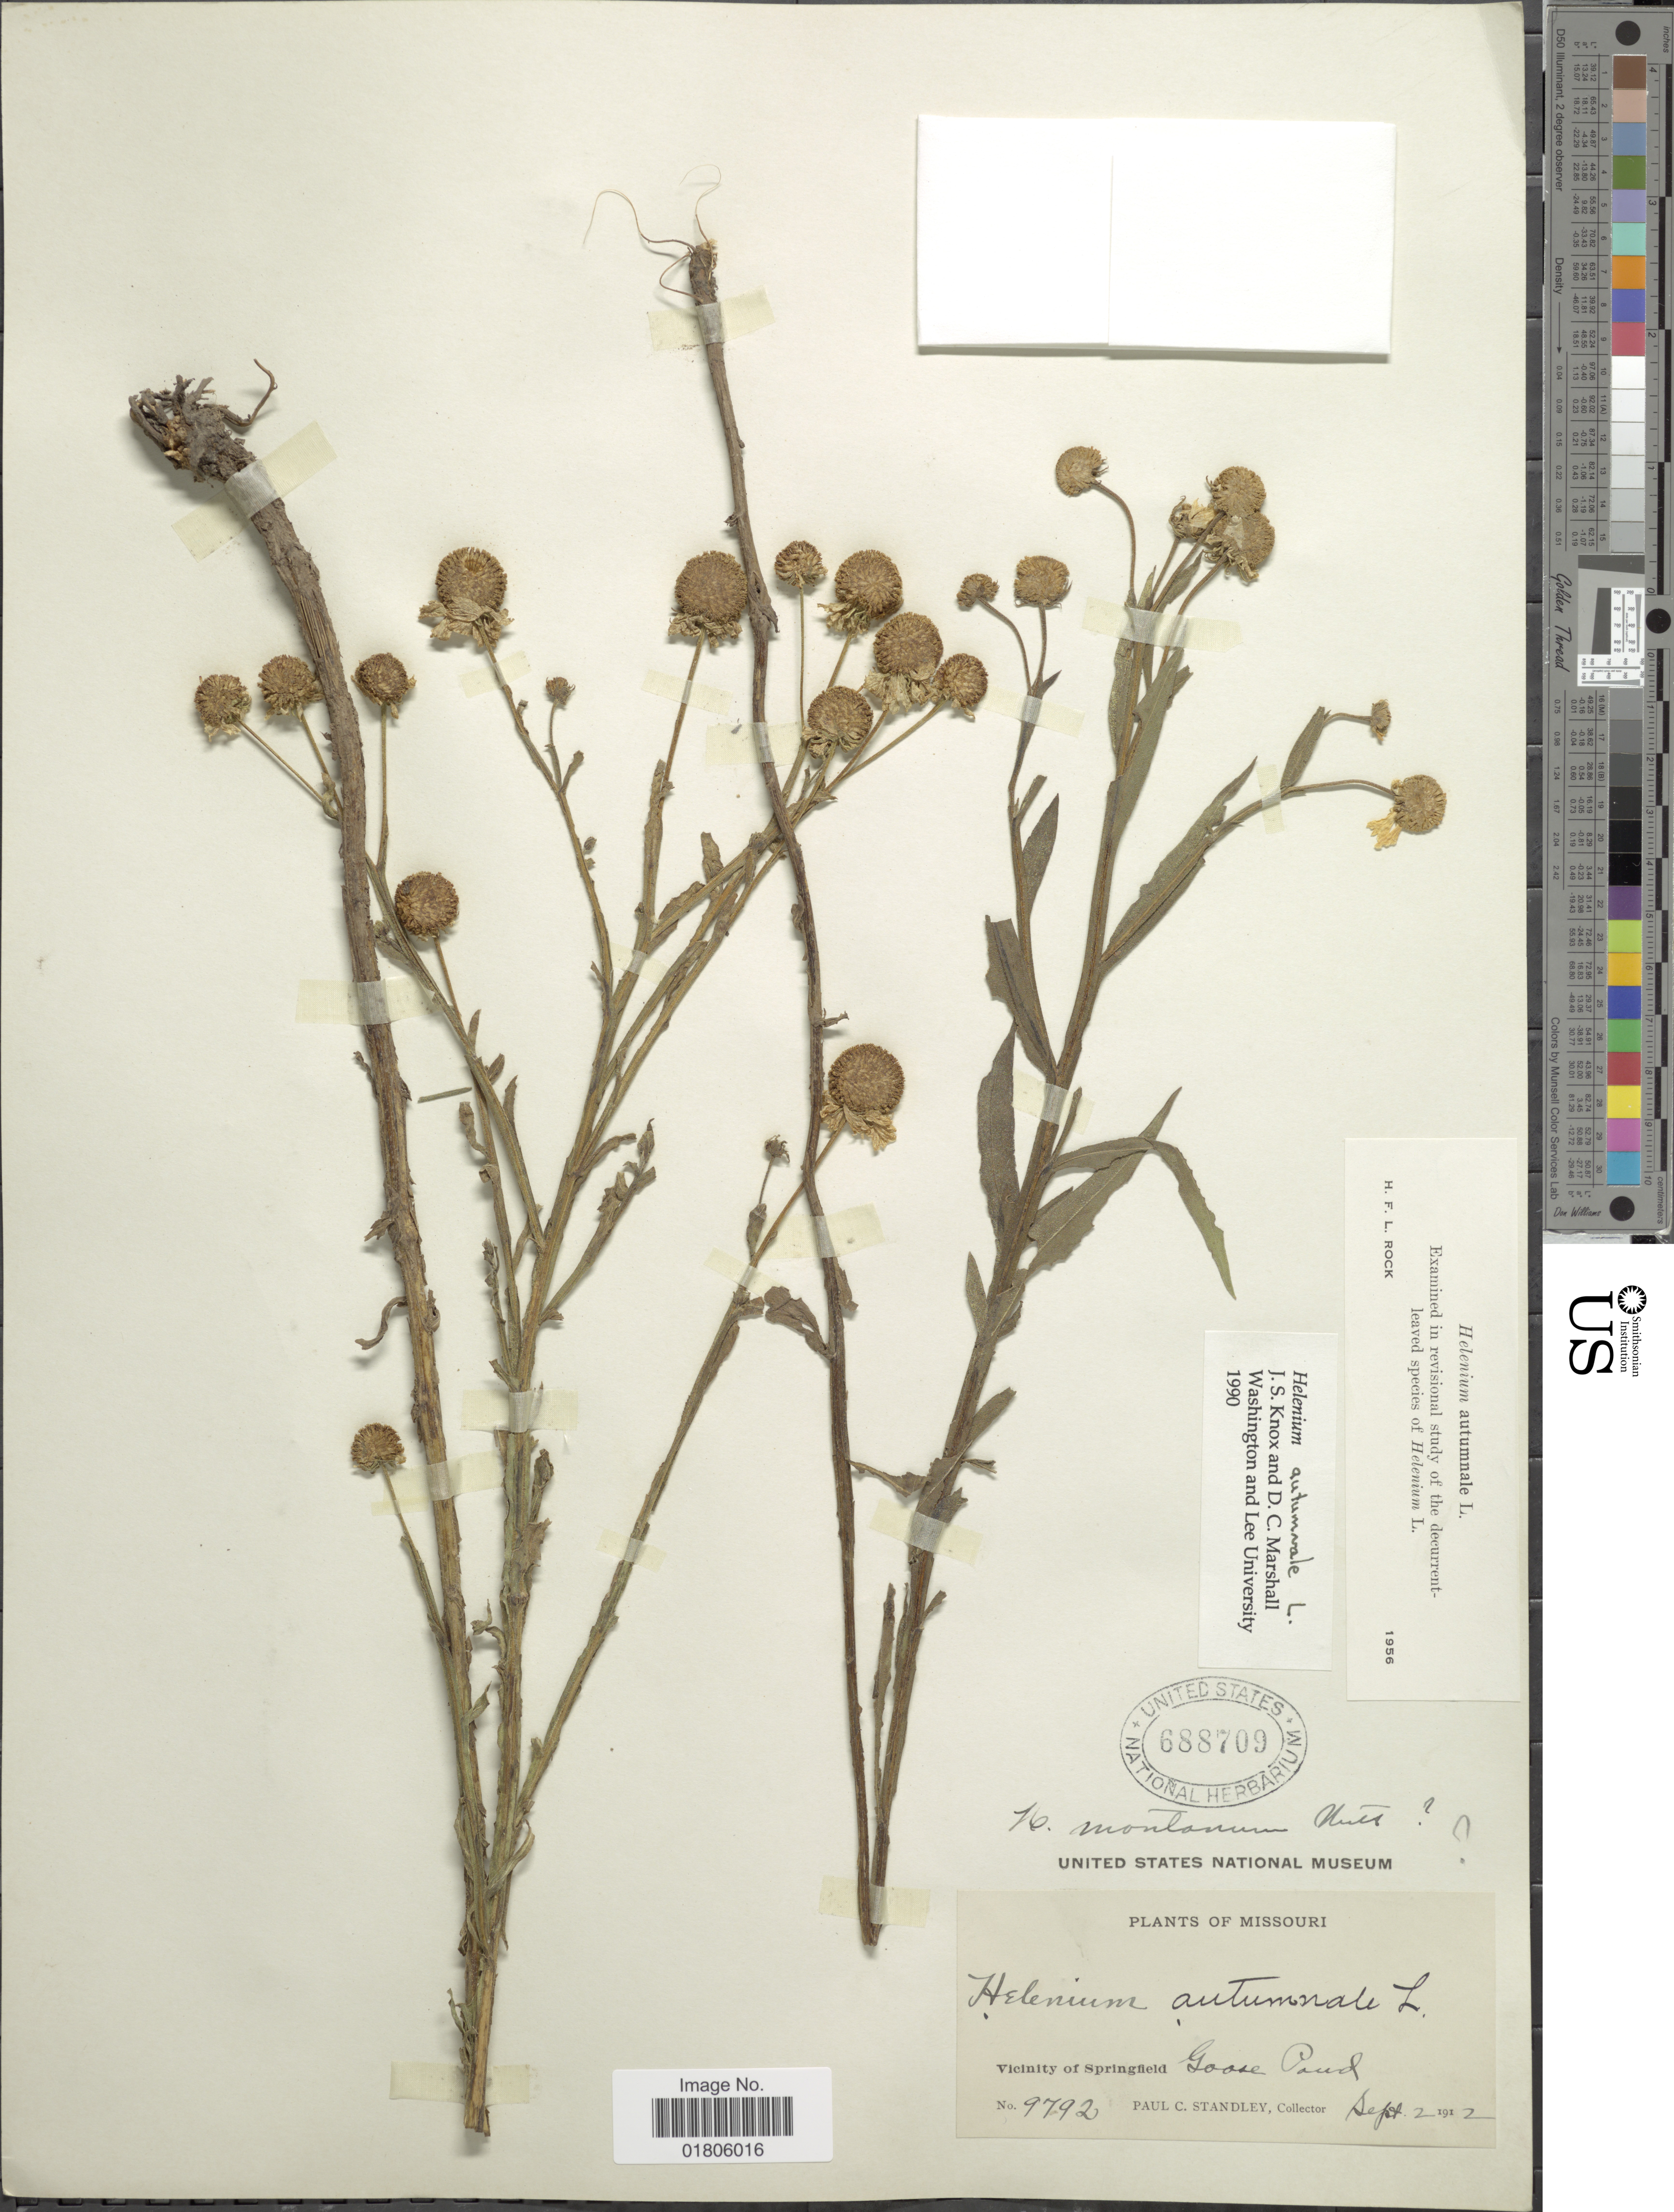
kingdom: Plantae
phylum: Tracheophyta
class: Magnoliopsida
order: Asterales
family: Asteraceae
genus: Helenium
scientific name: Helenium autumnale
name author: L.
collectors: P. C. Standley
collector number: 9792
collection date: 1912-09-02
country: United States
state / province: Missouri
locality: Vicinity of Springfield Goose Pond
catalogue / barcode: US 688709